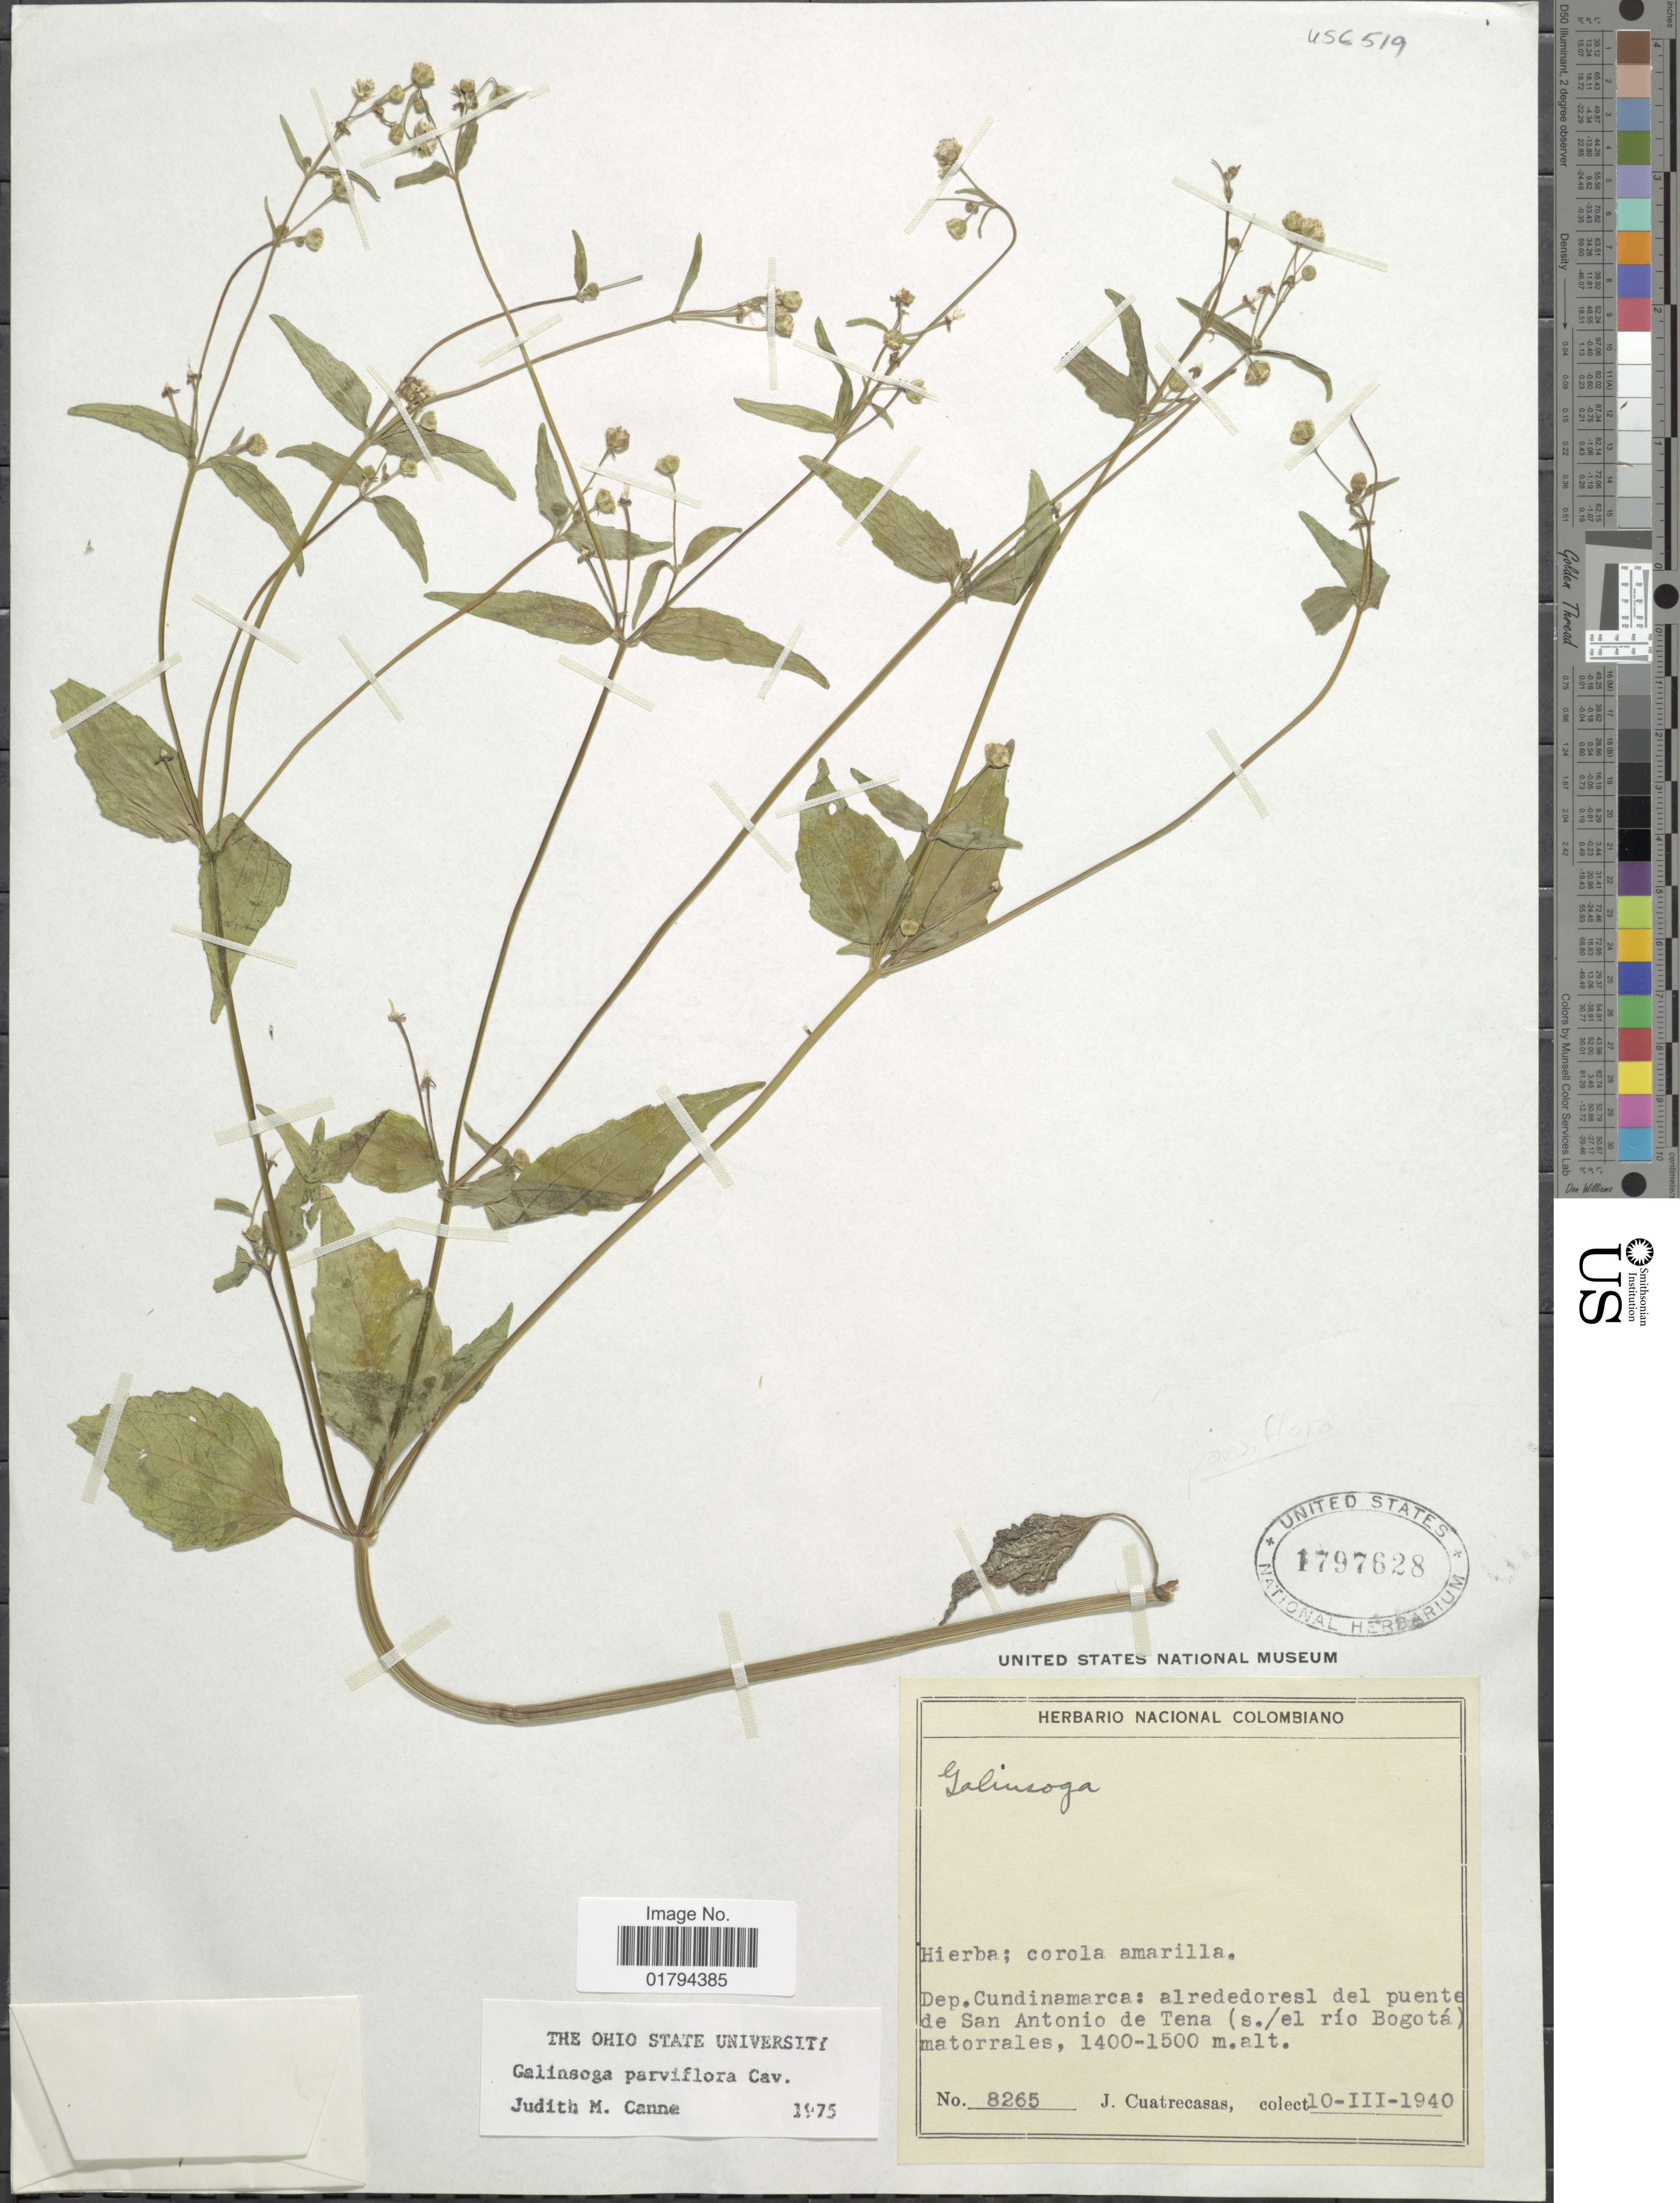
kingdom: Plantae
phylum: Tracheophyta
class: Magnoliopsida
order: Asterales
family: Asteraceae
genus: Galinsoga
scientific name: Galinsoga parviflora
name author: Cav.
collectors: J. Cuatrecasas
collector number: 8265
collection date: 1940-03-10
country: Colombia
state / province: Cundinamarca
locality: Alrededores del puente de San Antonio de Tena (s./el rio Bogota) matorrales.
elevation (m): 1400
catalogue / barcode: US 1797628